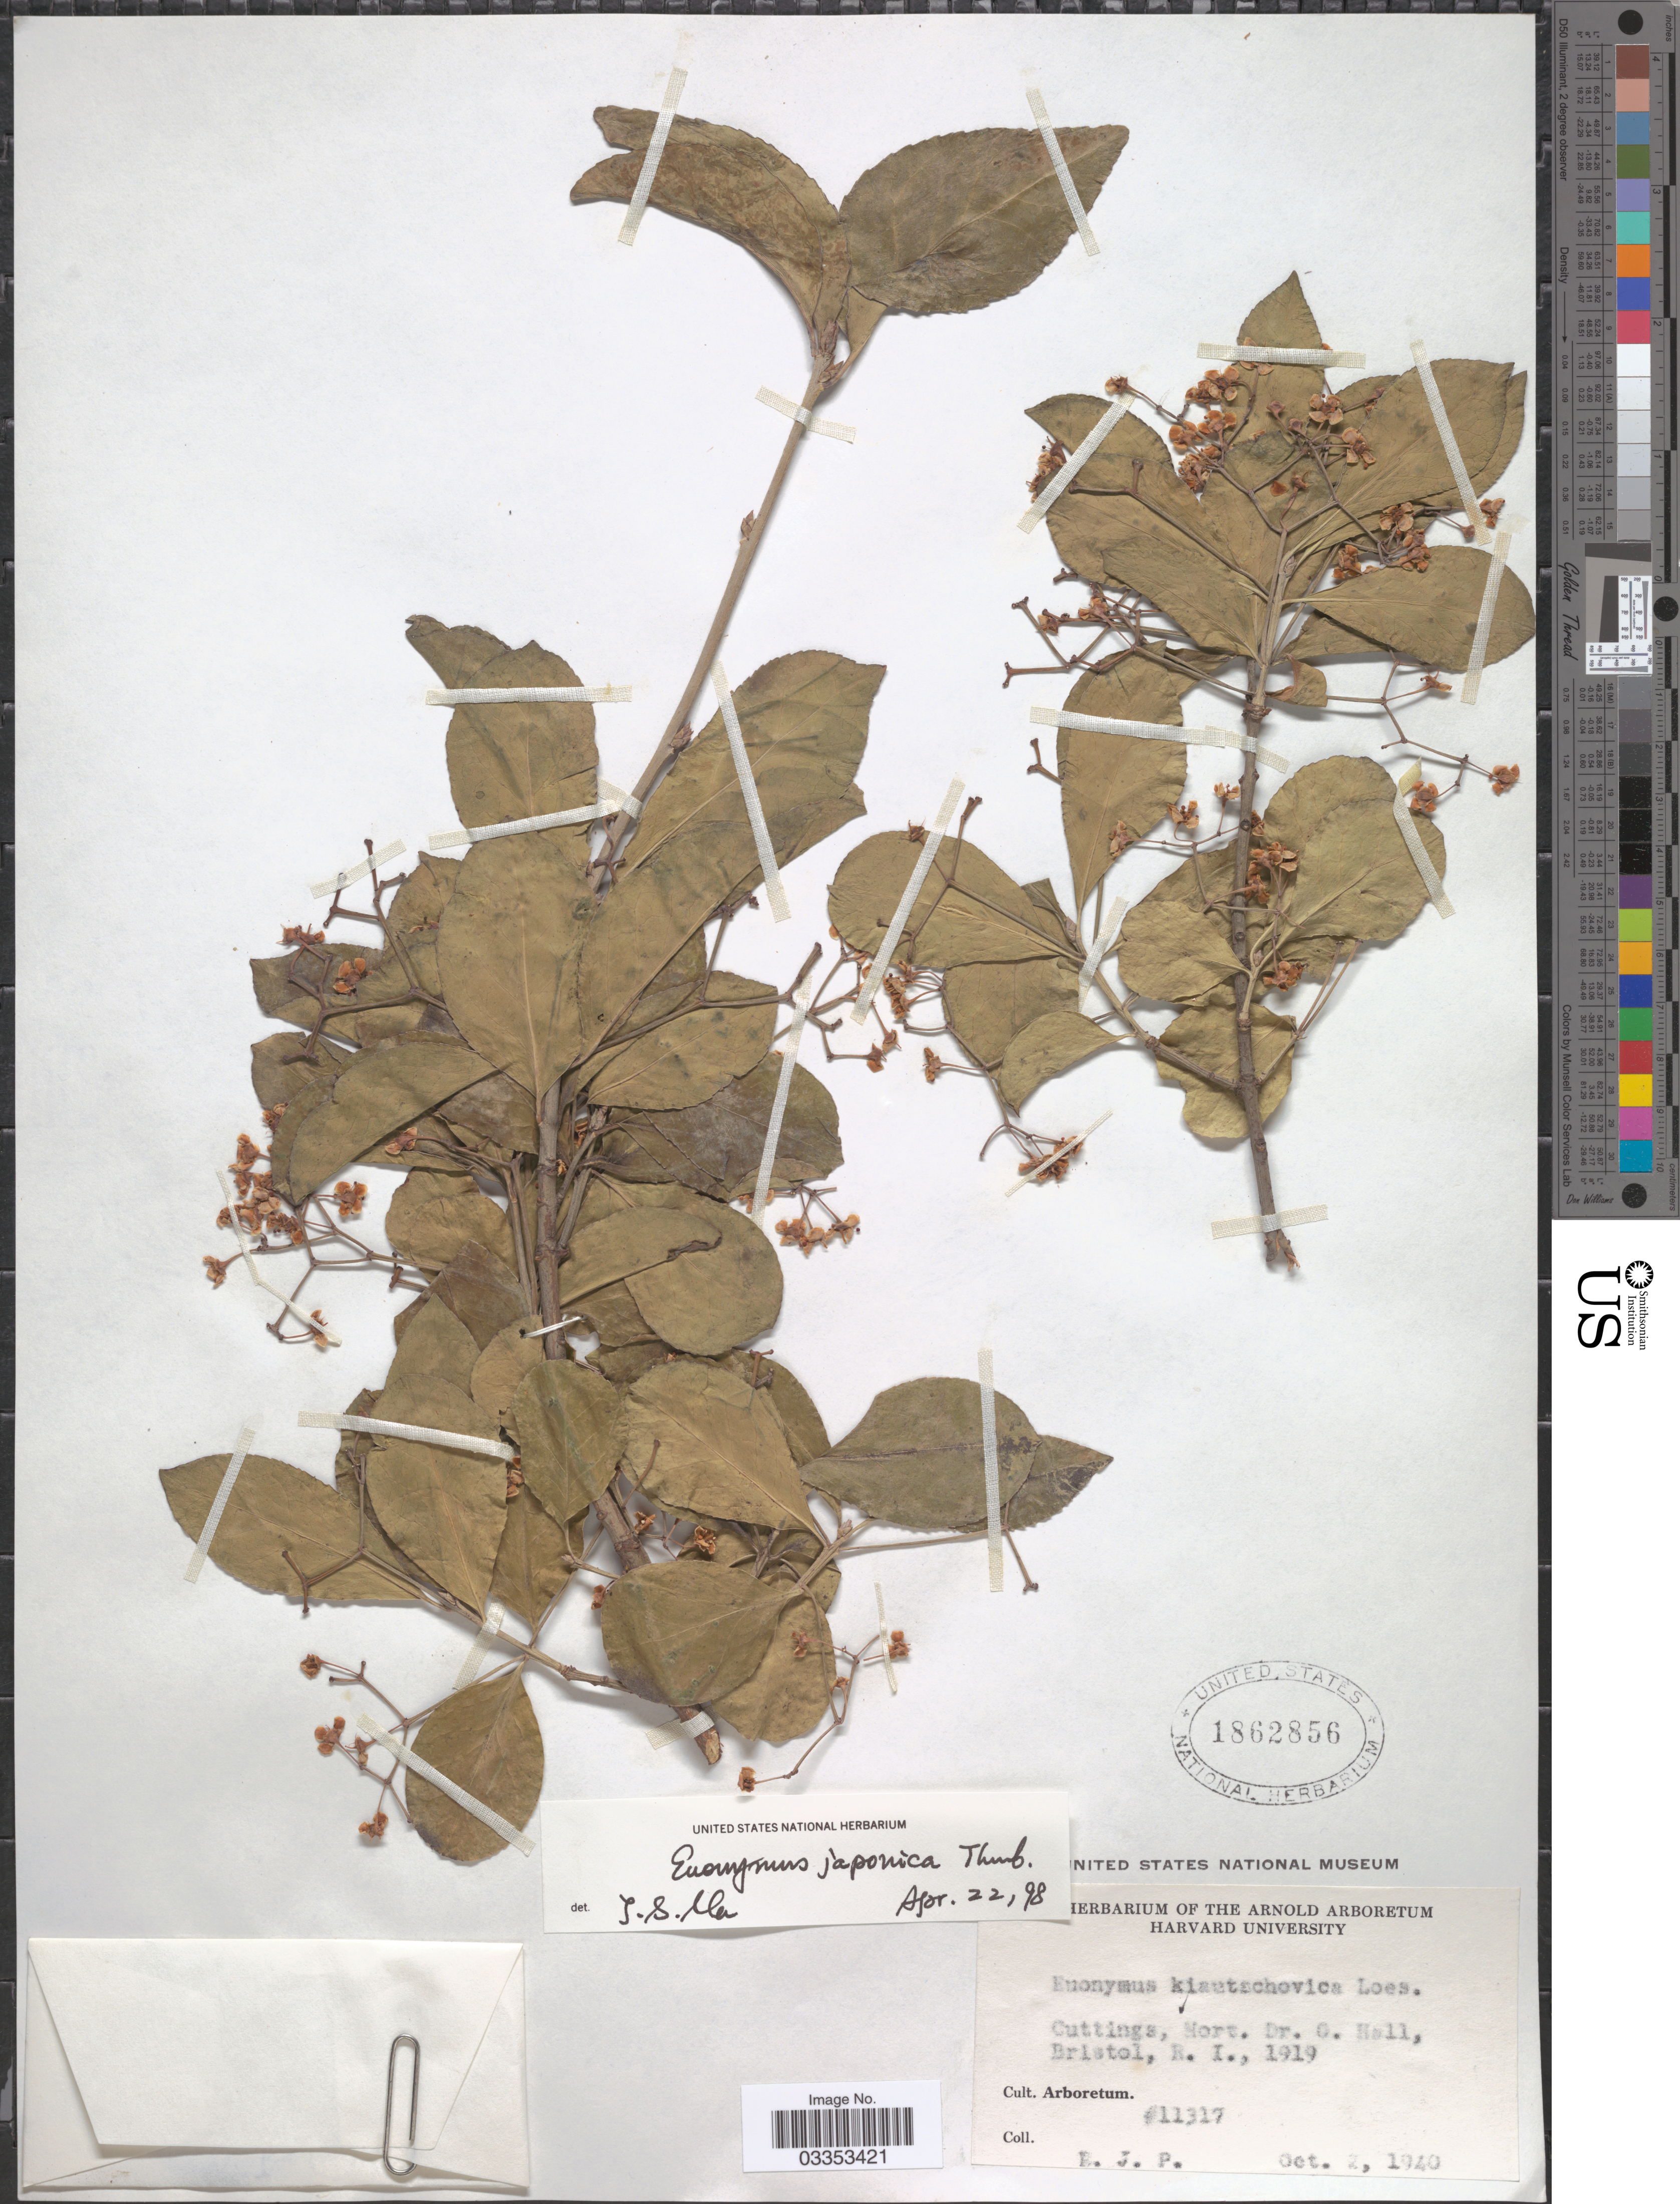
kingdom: Plantae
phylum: Tracheophyta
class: Magnoliopsida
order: Celastrales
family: Celastraceae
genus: Euonymus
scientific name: Euonymus japonicus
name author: Thunb.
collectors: E. J. P.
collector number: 11317?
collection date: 1940-10-02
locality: Cult. Arboretum.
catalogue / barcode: US 1862856